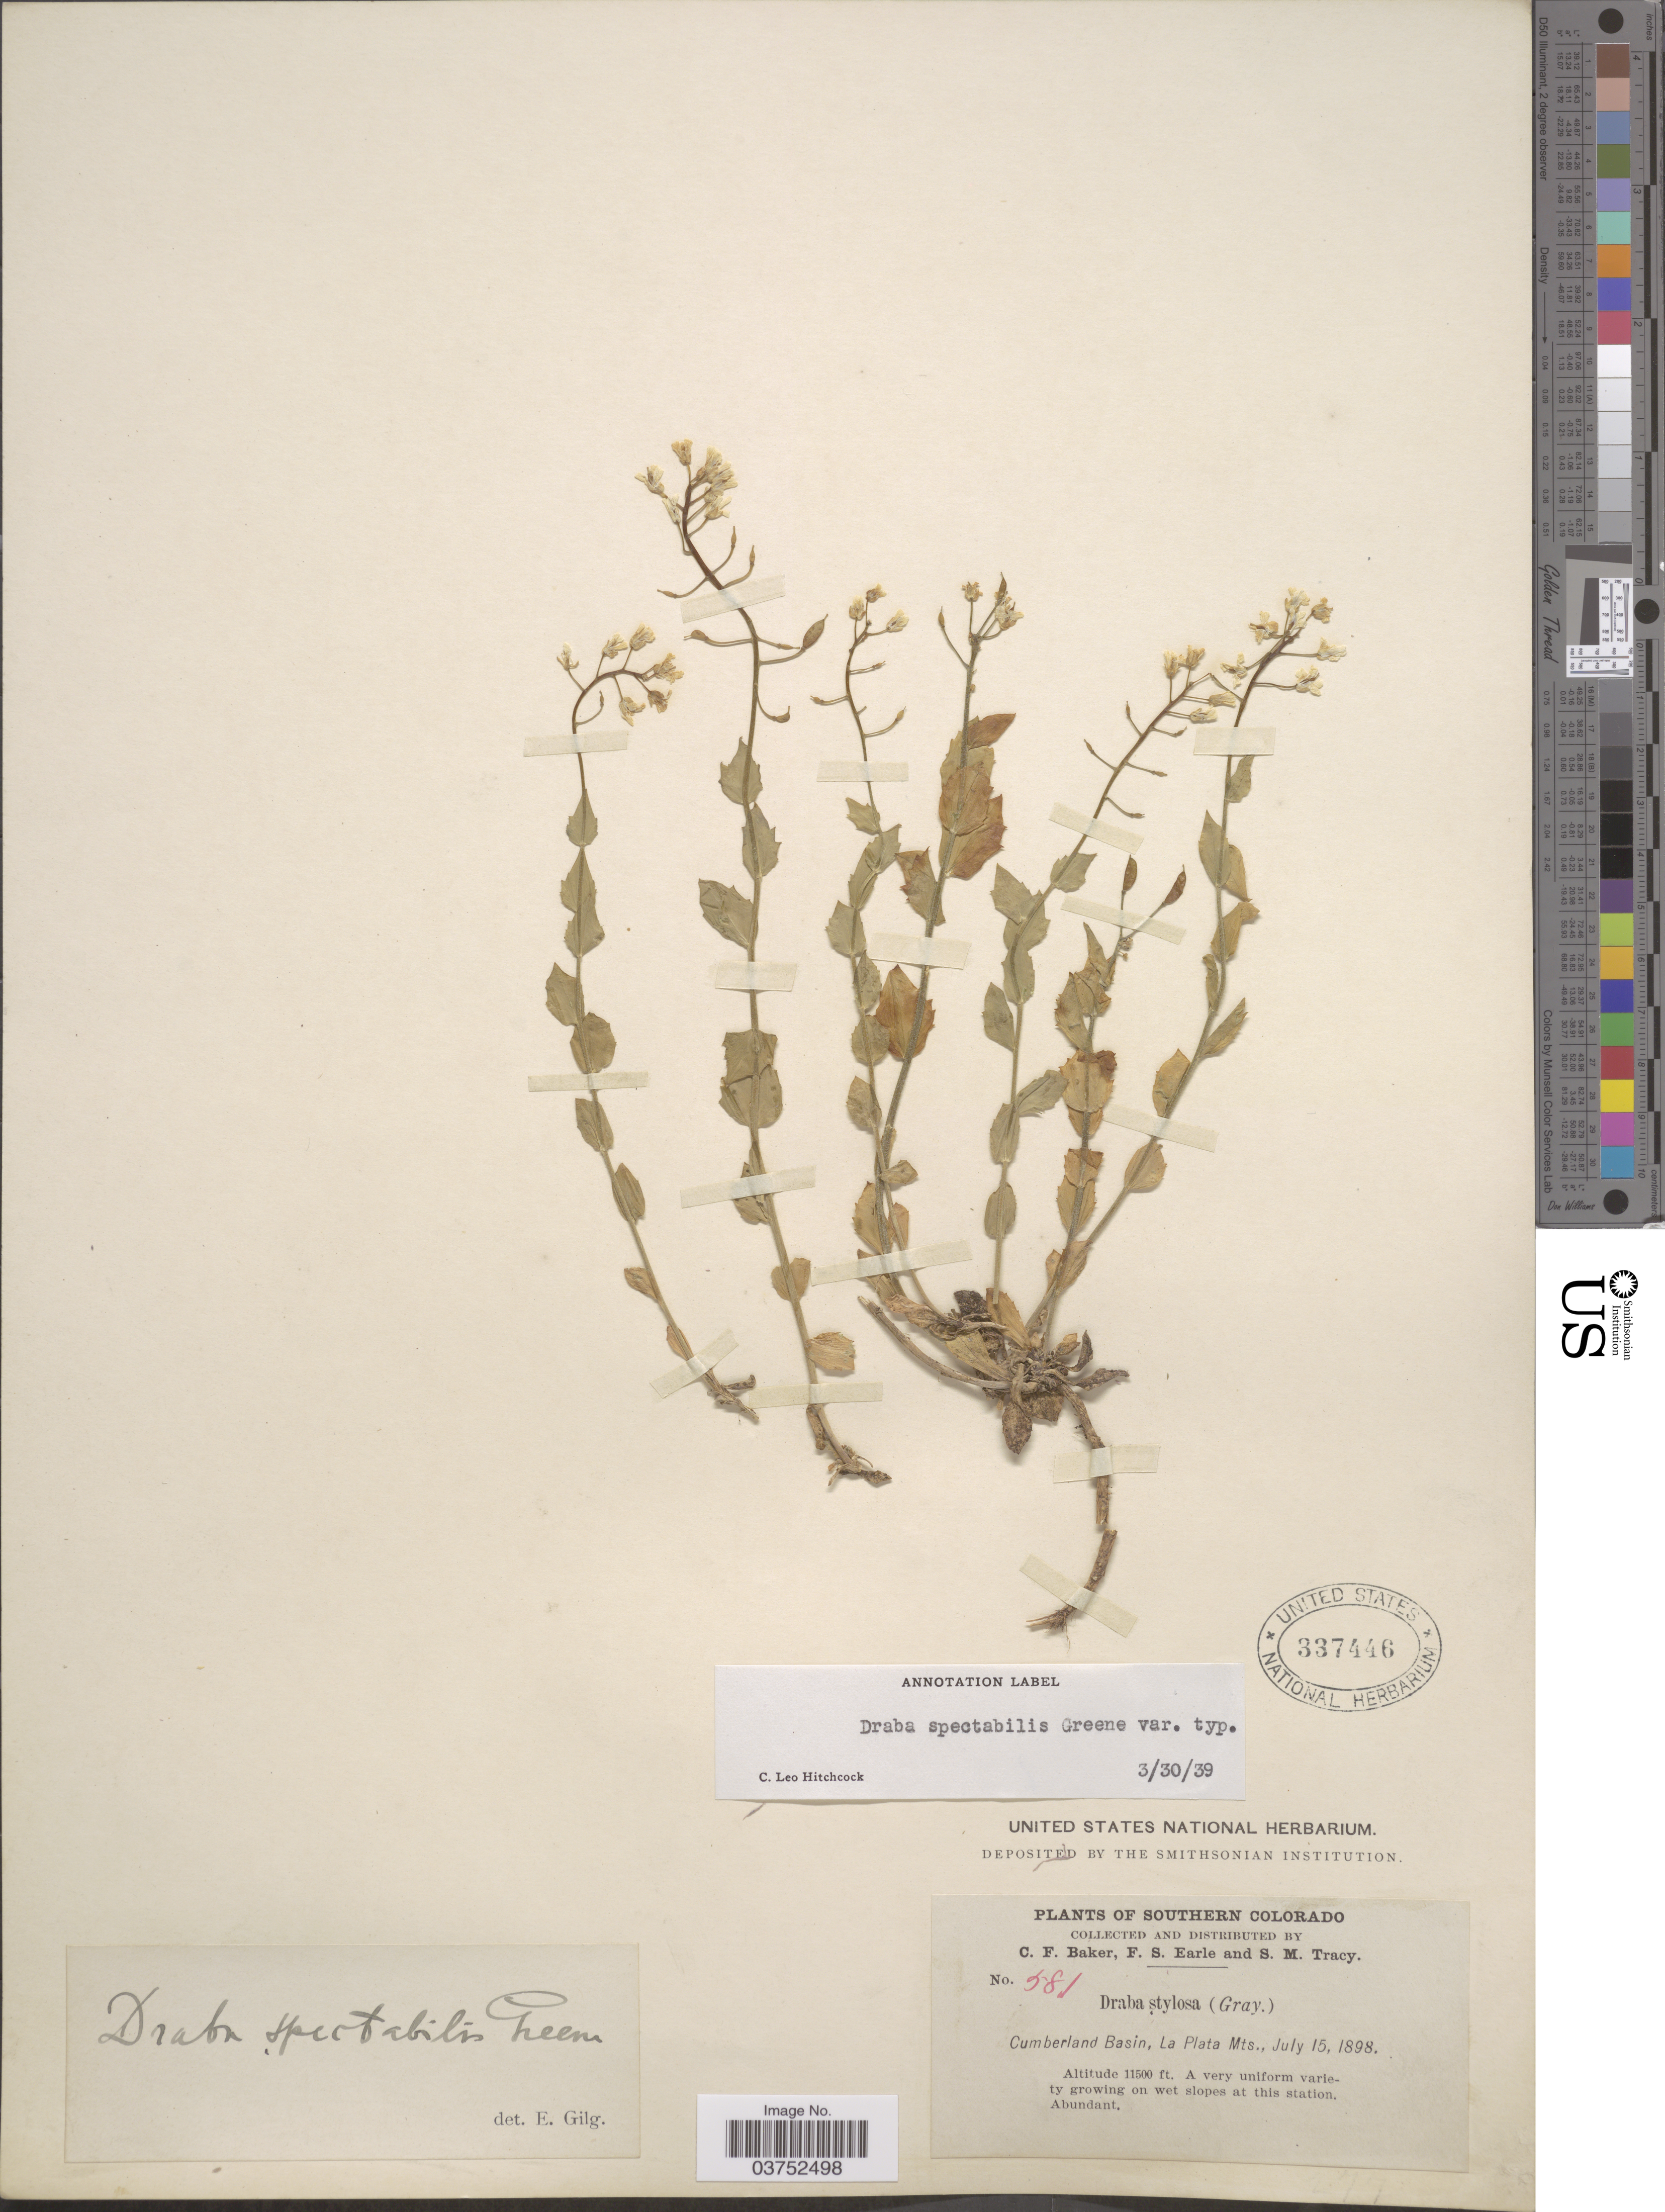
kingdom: Plantae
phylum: Tracheophyta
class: Magnoliopsida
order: Brassicales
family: Brassicaceae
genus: Draba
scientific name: Draba spectabilis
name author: Greene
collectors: C. F. Baker, F. S. Earle & S. M. Tracy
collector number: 581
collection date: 1898-07-15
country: United States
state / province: Colorado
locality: Southern Colorado. Cumberland Basin, La Plata Mts.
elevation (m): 3505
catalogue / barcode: US 337446